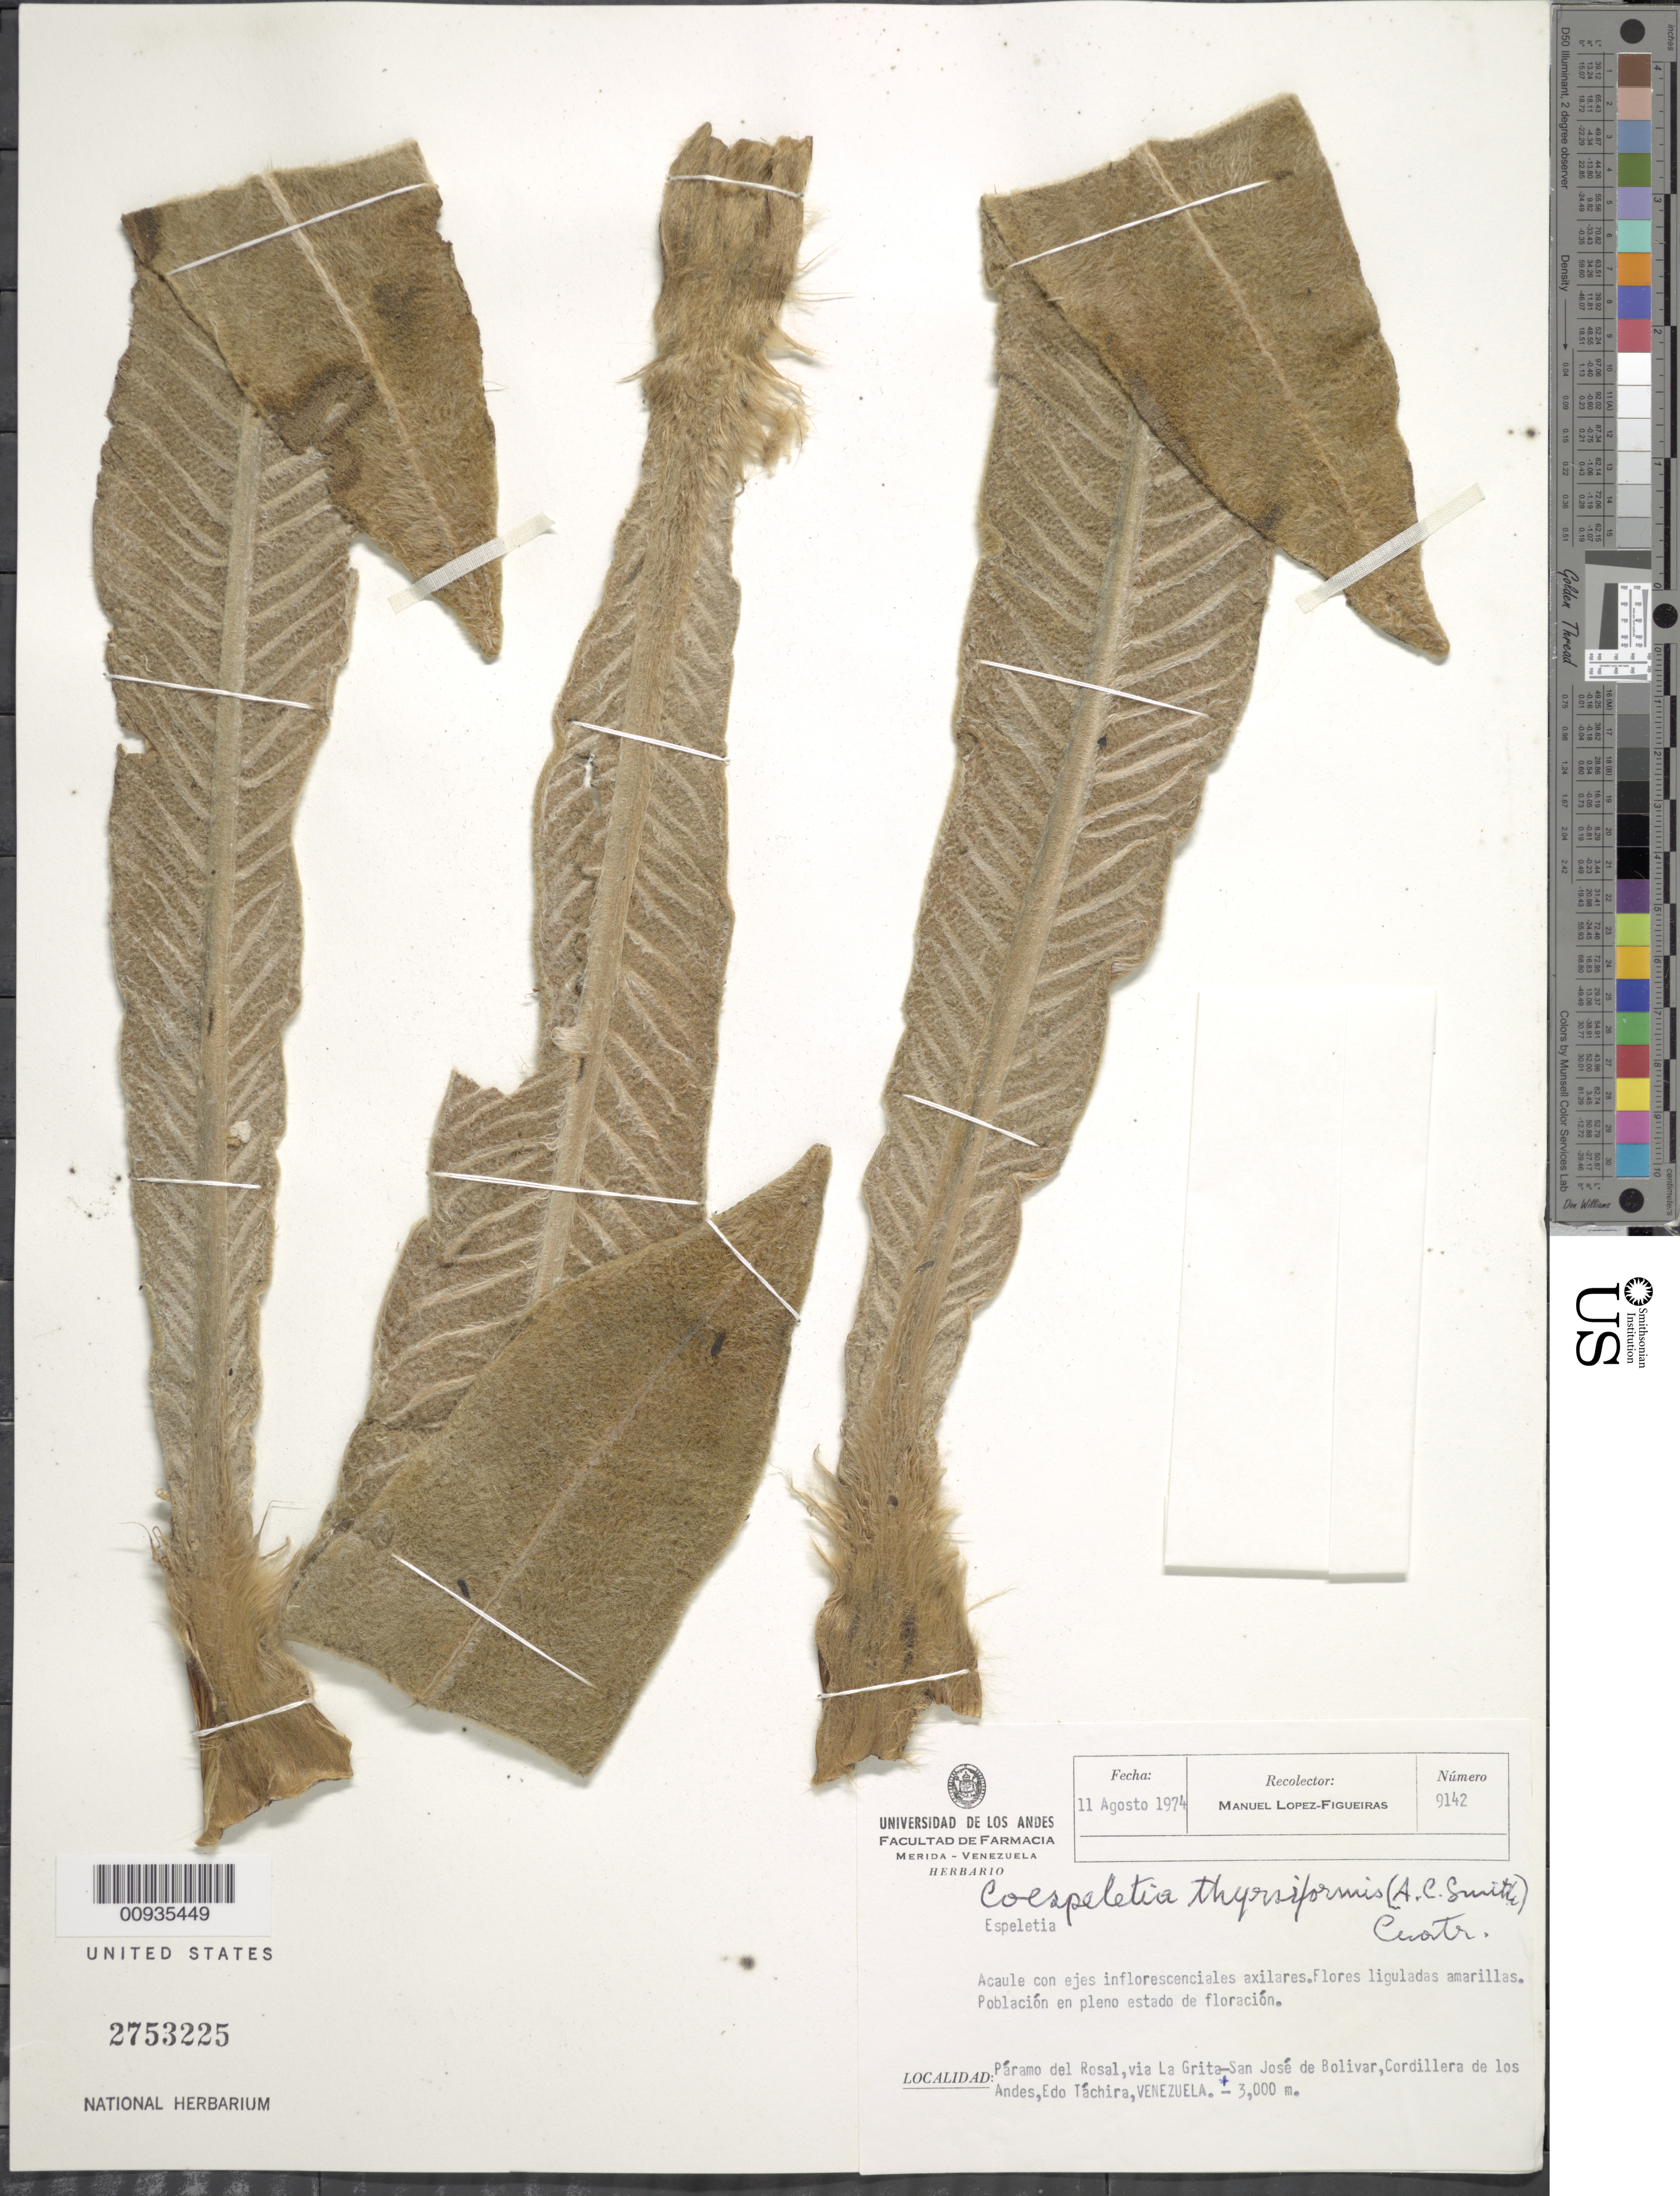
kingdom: Plantae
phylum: Tracheophyta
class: Magnoliopsida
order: Asterales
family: Asteraceae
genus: Coespeletia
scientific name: Coespeletia thyrsiformis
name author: (A.C. Sm.) Cuatrec.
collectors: M. López Figueiras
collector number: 9142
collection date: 1974-08-11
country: Venezuela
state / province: Tachira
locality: Paramo del Rosal, via La Grita-San Jose de Bolivar, cordillera de los Andes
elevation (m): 3000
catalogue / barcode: US 2753225